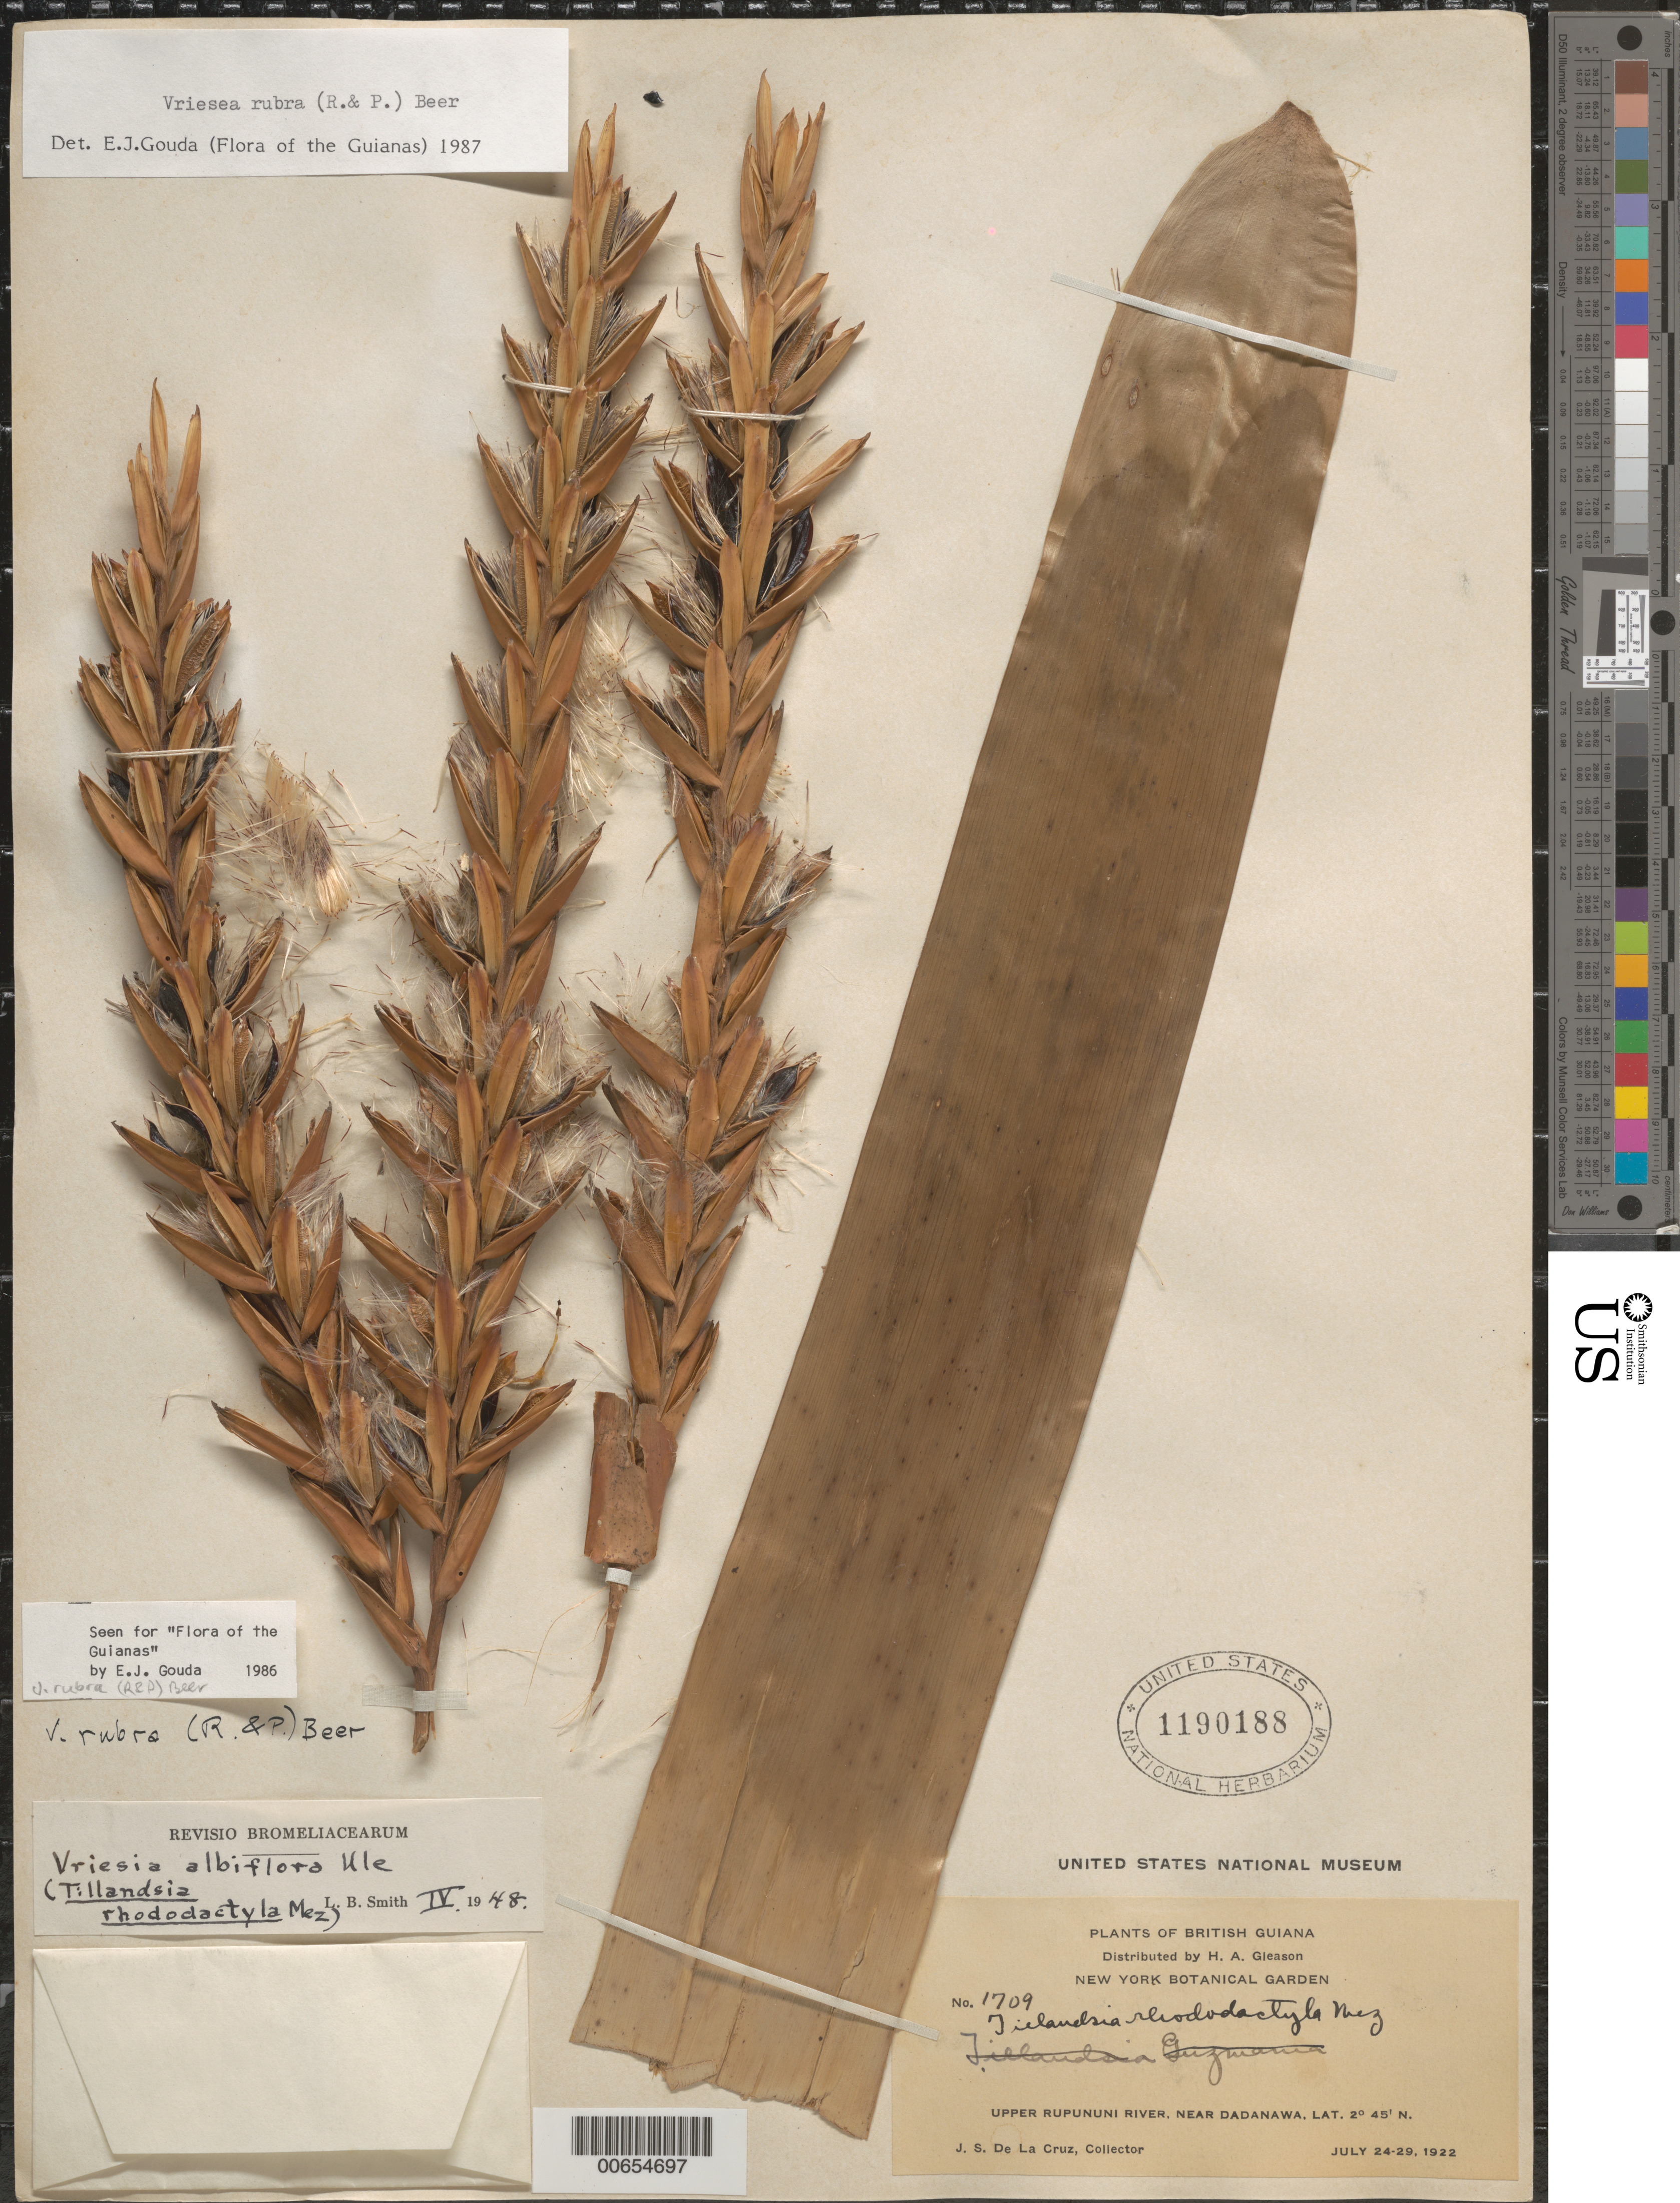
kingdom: Plantae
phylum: Tracheophyta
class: Liliopsida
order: Poales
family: Bromeliaceae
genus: Vriesea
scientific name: Vriesea rubra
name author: (Ruiz & Pav.) Beer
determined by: Gouda, E. J.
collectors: J. S. de la Cruz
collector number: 1709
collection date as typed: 24-Jul-22 to 29-Jul-22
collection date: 1922-07-24/1922-07-29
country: Guyana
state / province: U. Takutu-U. Essequibo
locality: Dadanawa, near, upper Rupununi R.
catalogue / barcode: US 1190188